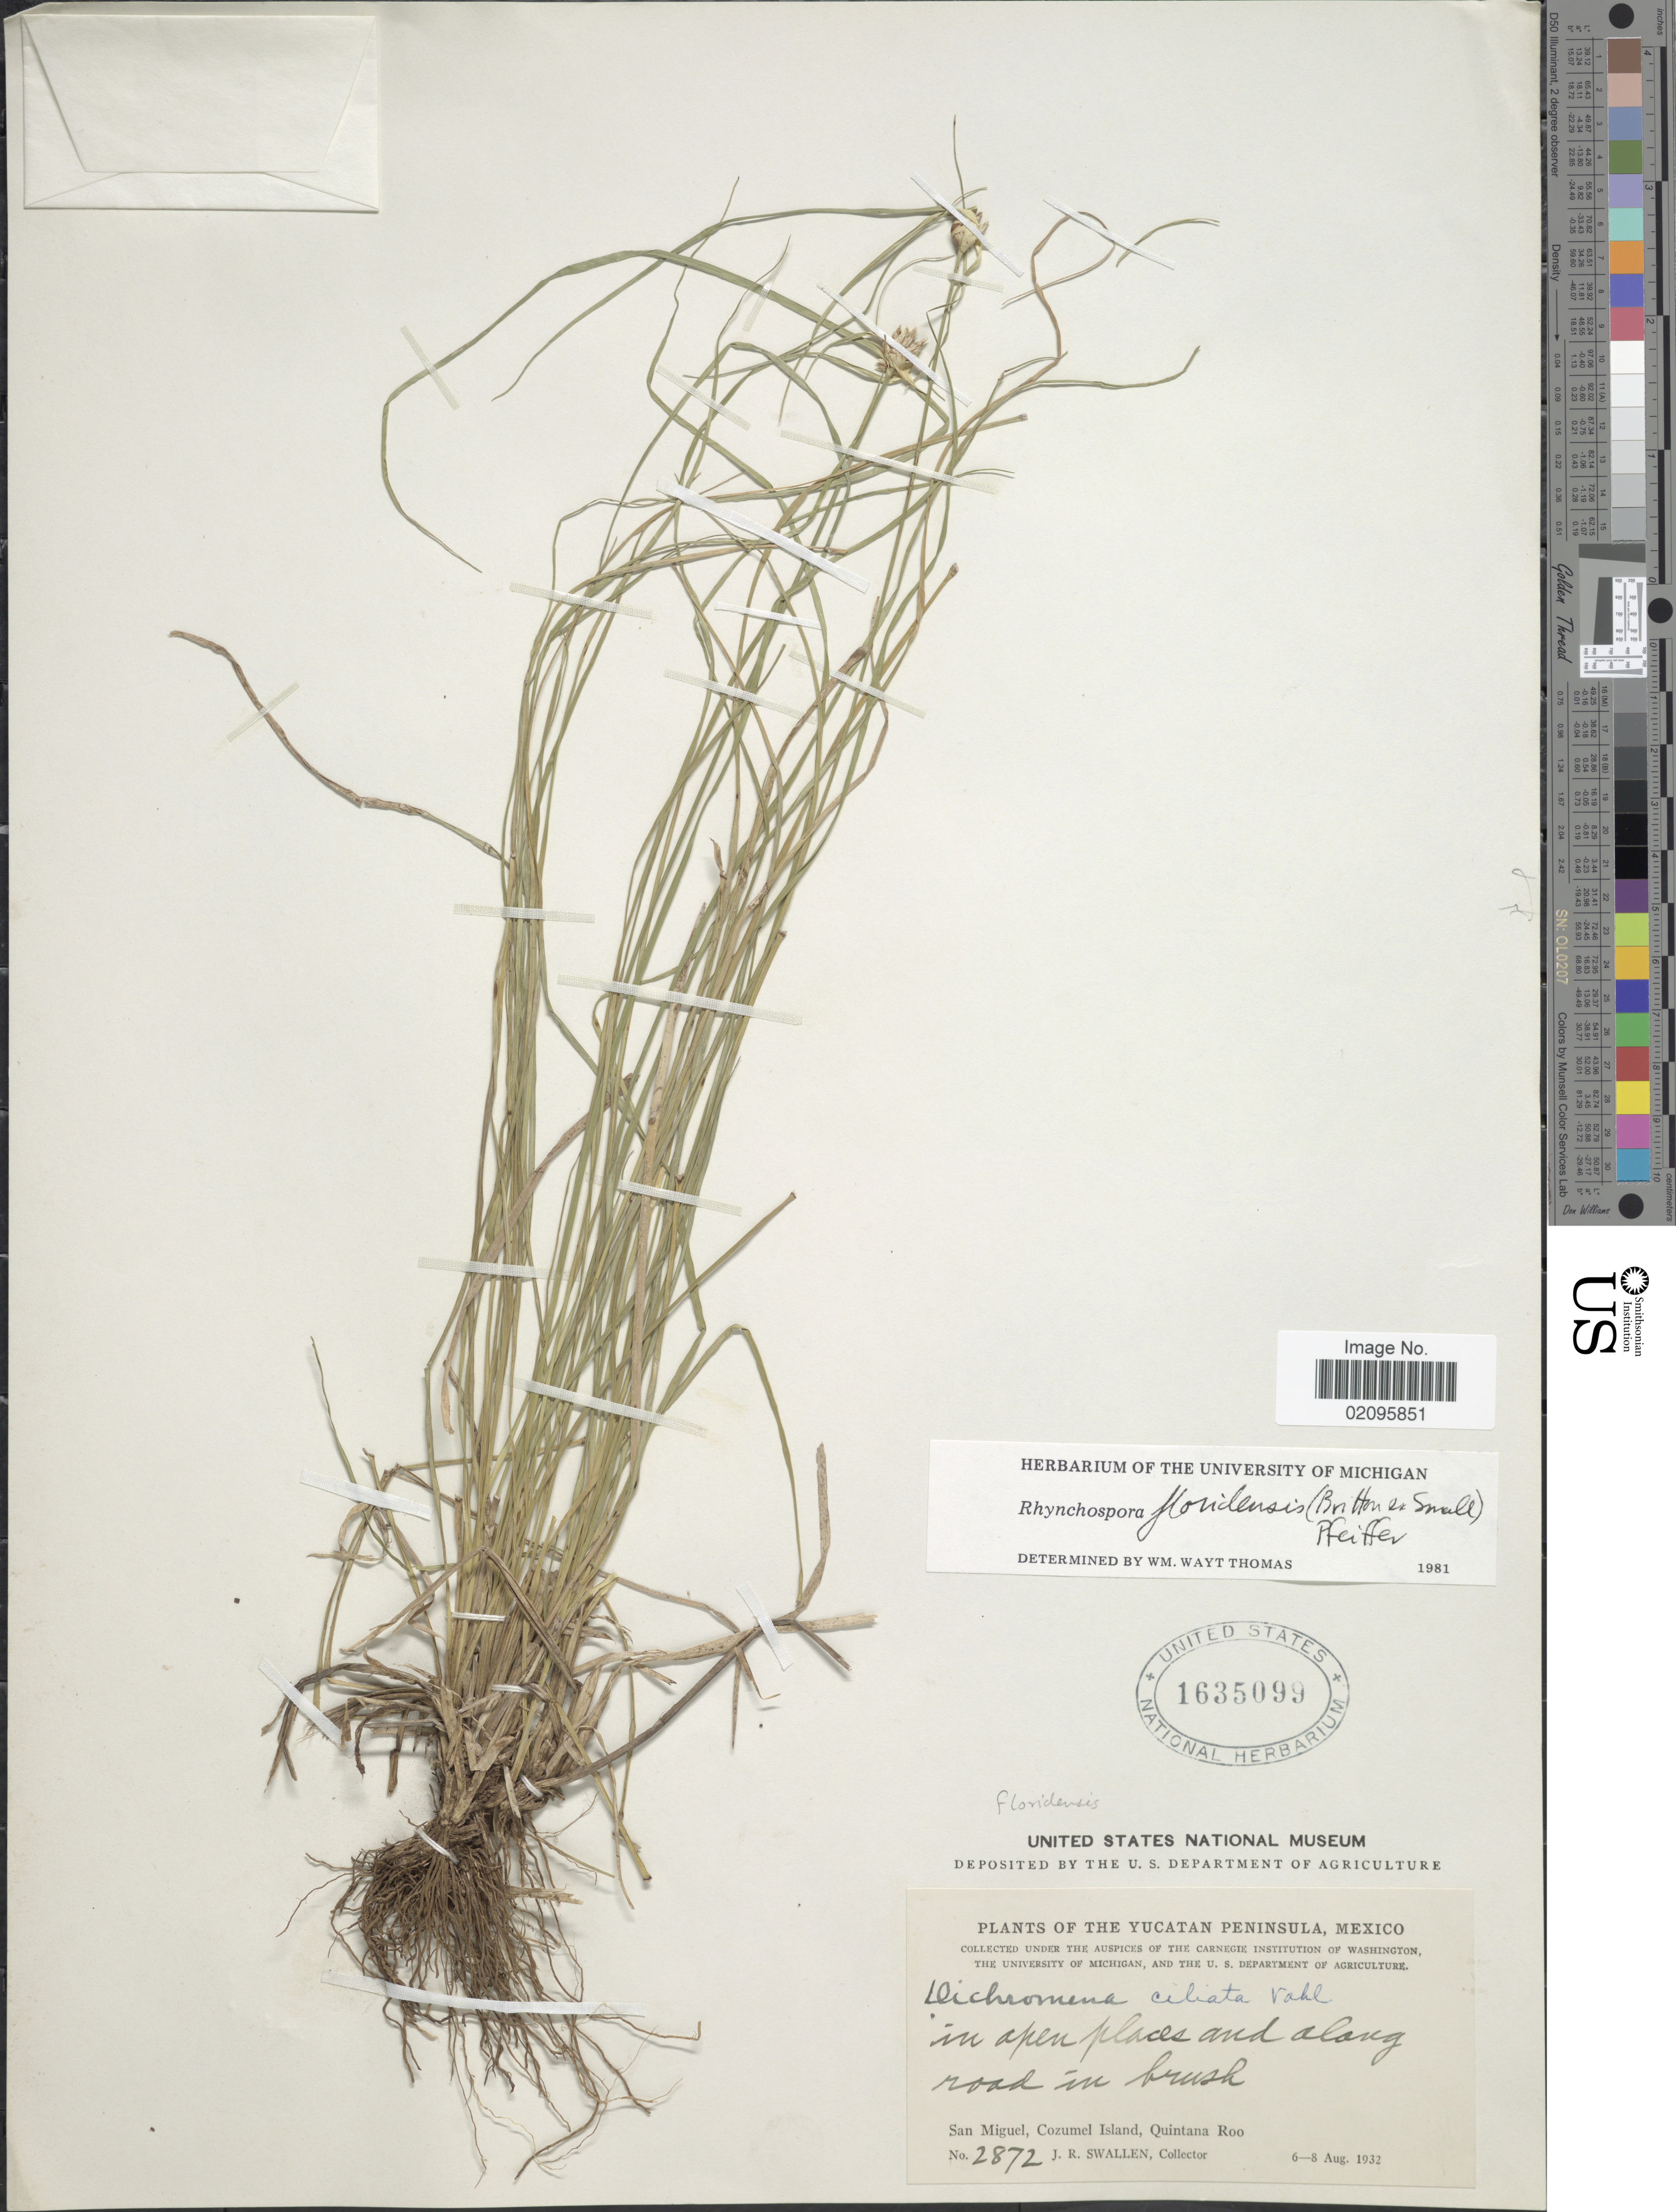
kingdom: Plantae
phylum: Tracheophyta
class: Liliopsida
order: Poales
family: Cyperaceae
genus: Rhynchospora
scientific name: Rhynchospora floridensis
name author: (Britton ex Small) H. Pfeiff.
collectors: J. R. Swallen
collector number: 2872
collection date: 1932-08-06/1932-08-08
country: Mexico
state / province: Quintana Roo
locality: The Yucatan Peninsula, in open places and along road in brush, San Miguel, Cozumel Island.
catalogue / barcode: US 1635099